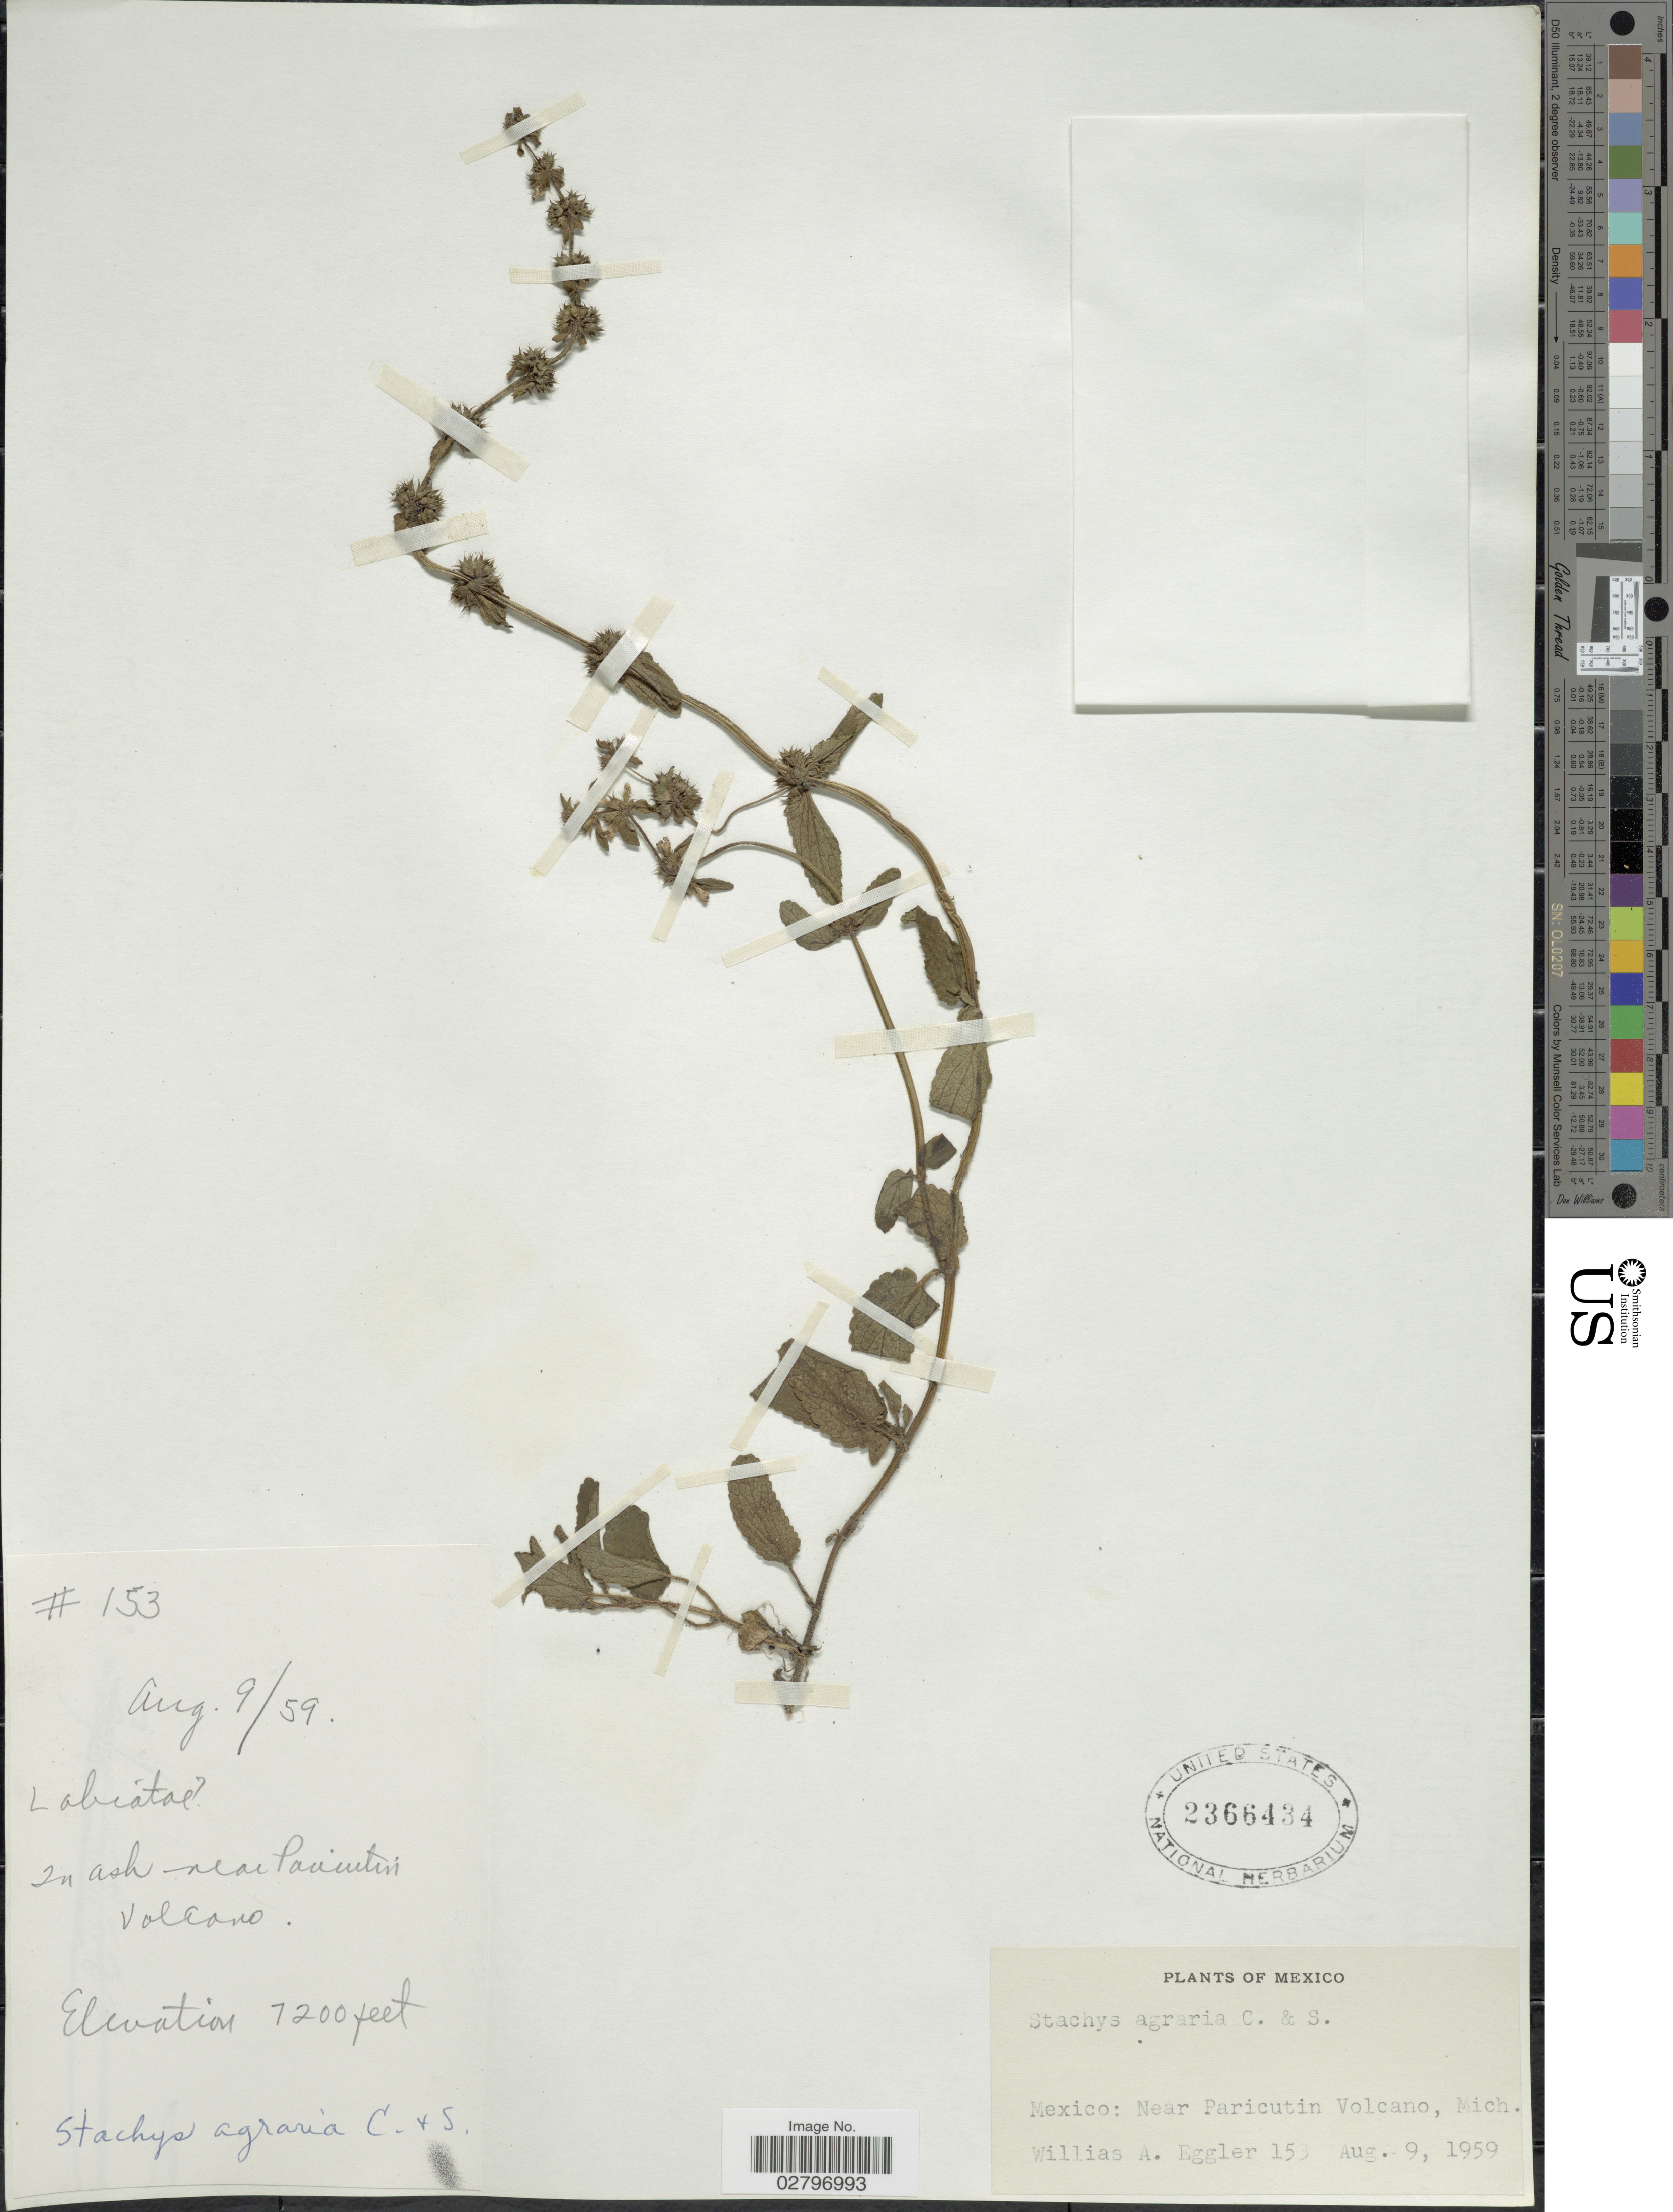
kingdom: Plantae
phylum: Tracheophyta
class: Magnoliopsida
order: Lamiales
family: Lamiaceae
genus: Stachys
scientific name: Stachys agraria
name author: Schltdl. & Cham.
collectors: W. A. Eggler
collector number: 153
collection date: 1959-08-09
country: Mexico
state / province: Michoacán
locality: Mexico: Near Paricutin Volcano, Mich.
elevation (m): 2195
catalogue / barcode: US 2366434